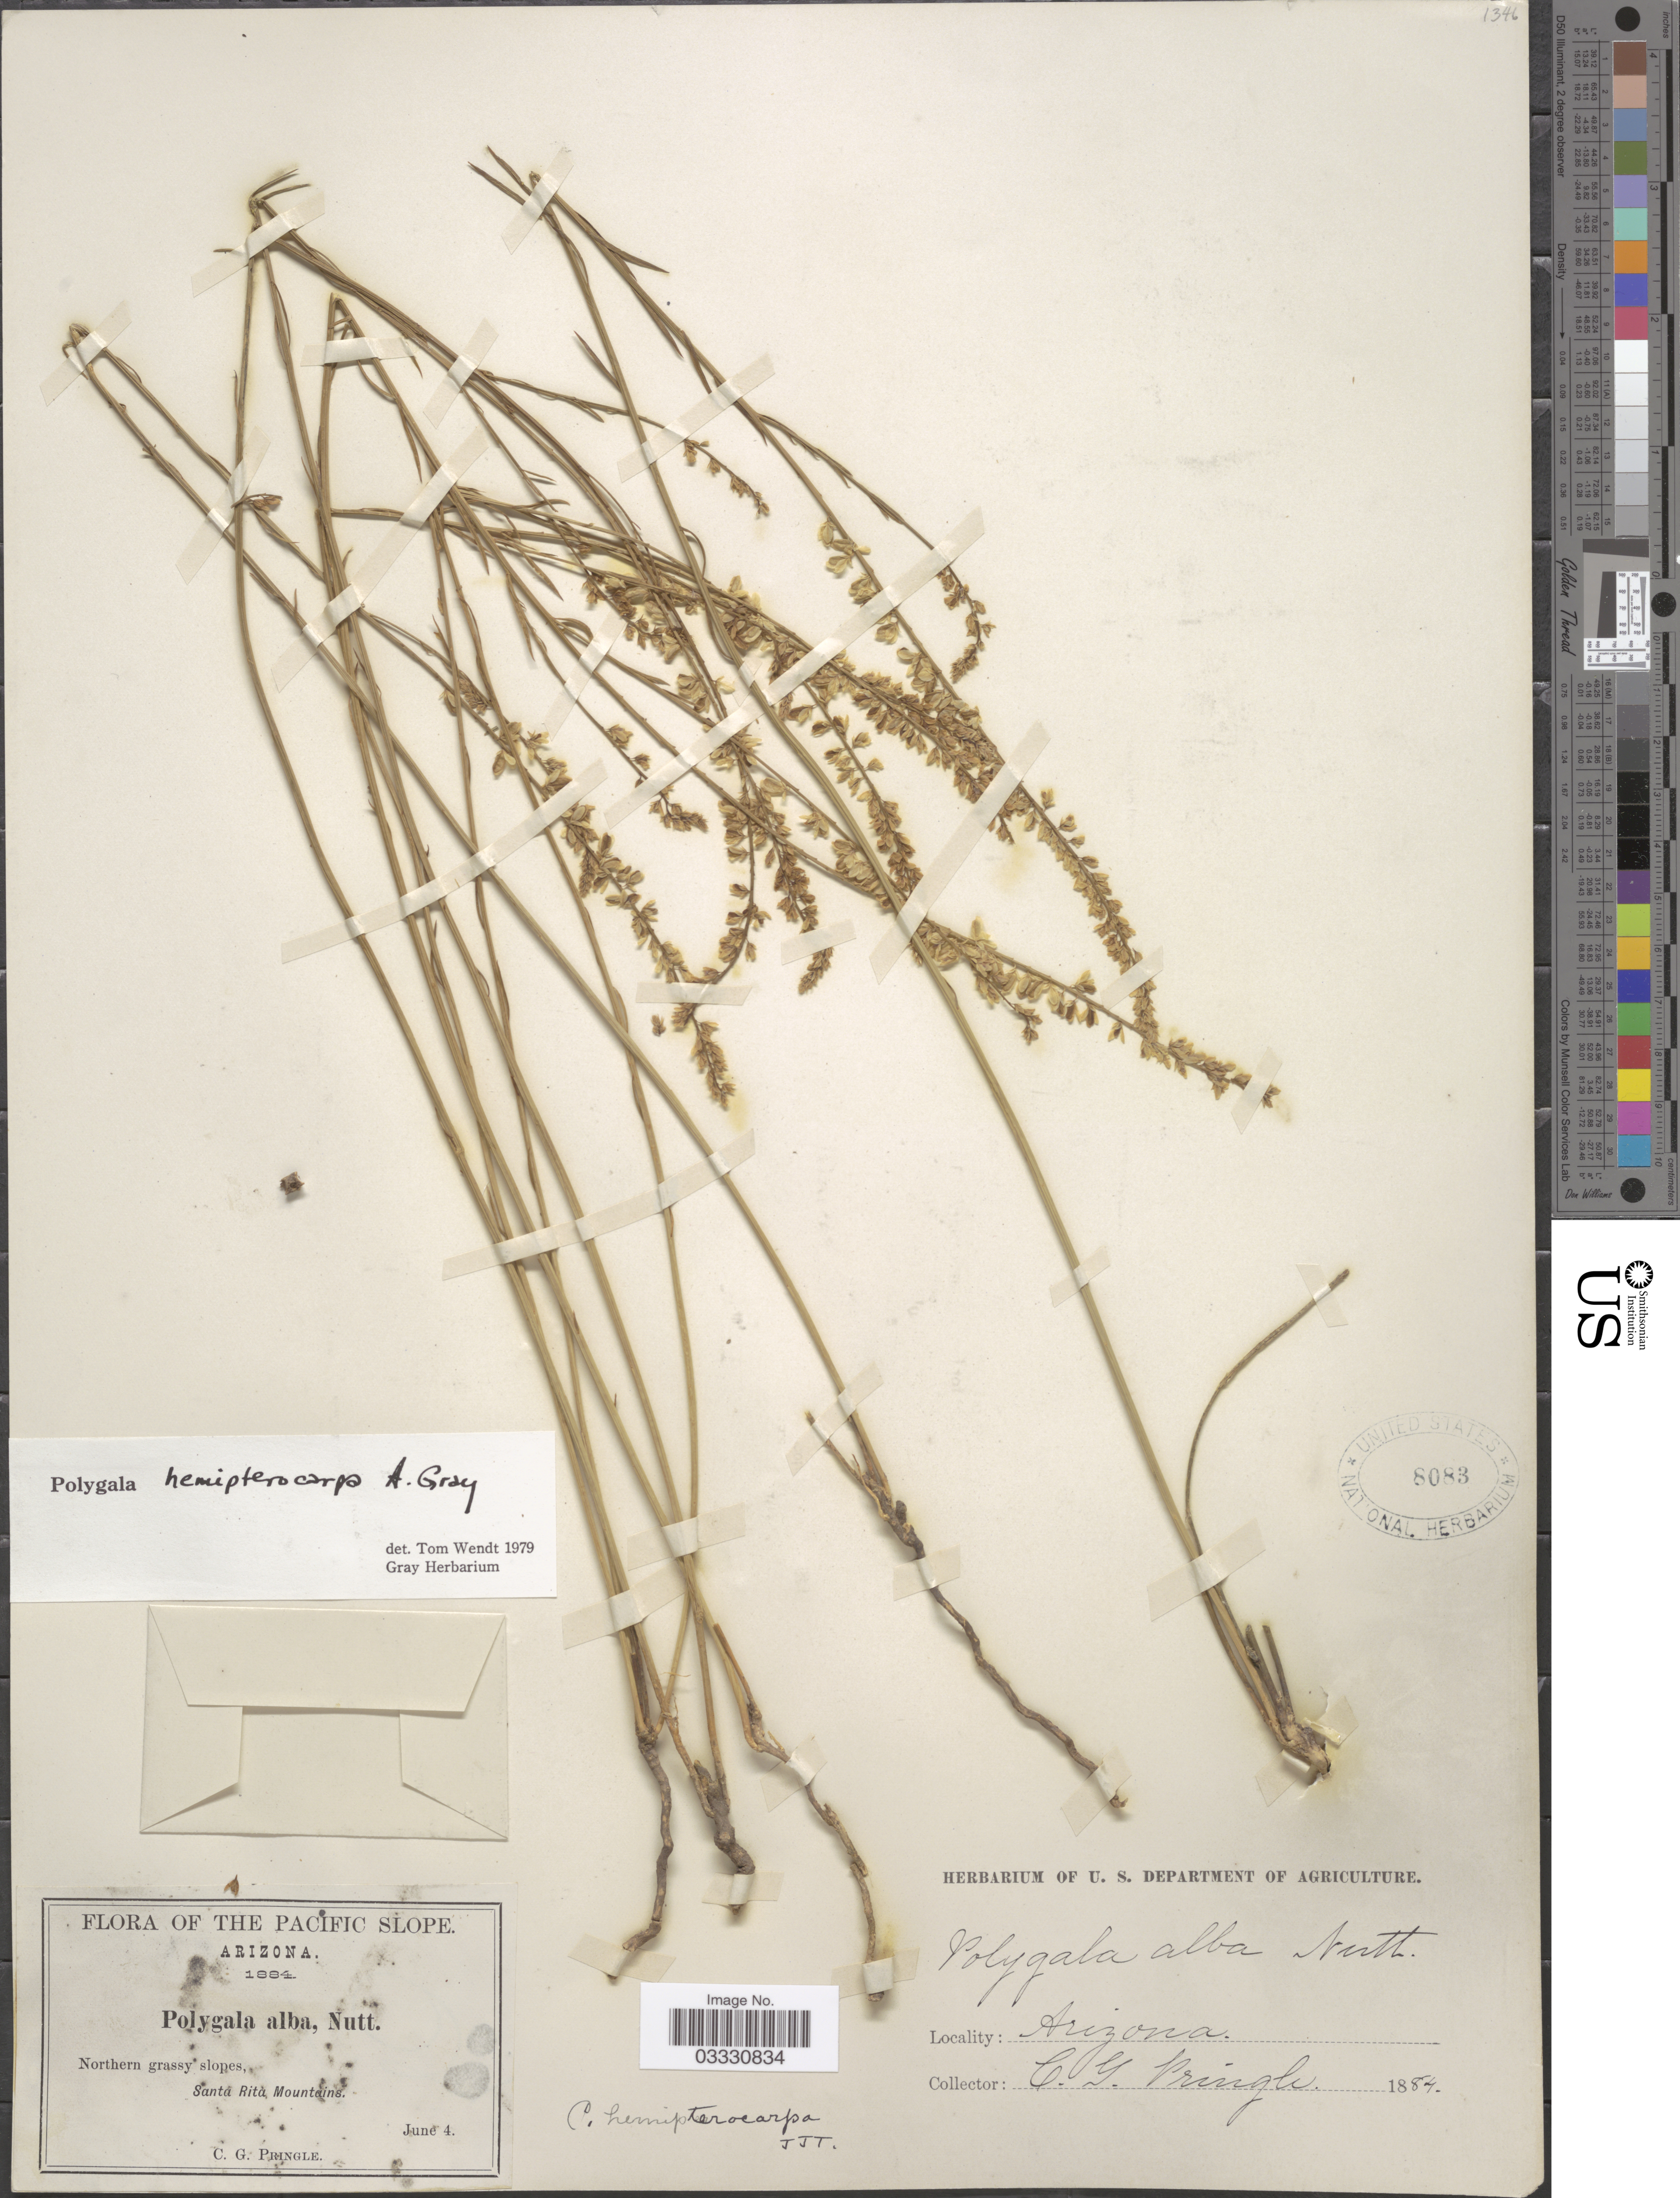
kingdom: Plantae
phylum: Tracheophyta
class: Magnoliopsida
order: Fabales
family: Polygalaceae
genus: Polygala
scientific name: Polygala hemipterocarpa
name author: A. Gray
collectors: C. G. Pringle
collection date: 1884-06-04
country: United States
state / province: Arizona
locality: The Pacific Slope. Northern grassy slopes, Santa Rita Mountains.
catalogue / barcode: US 8083